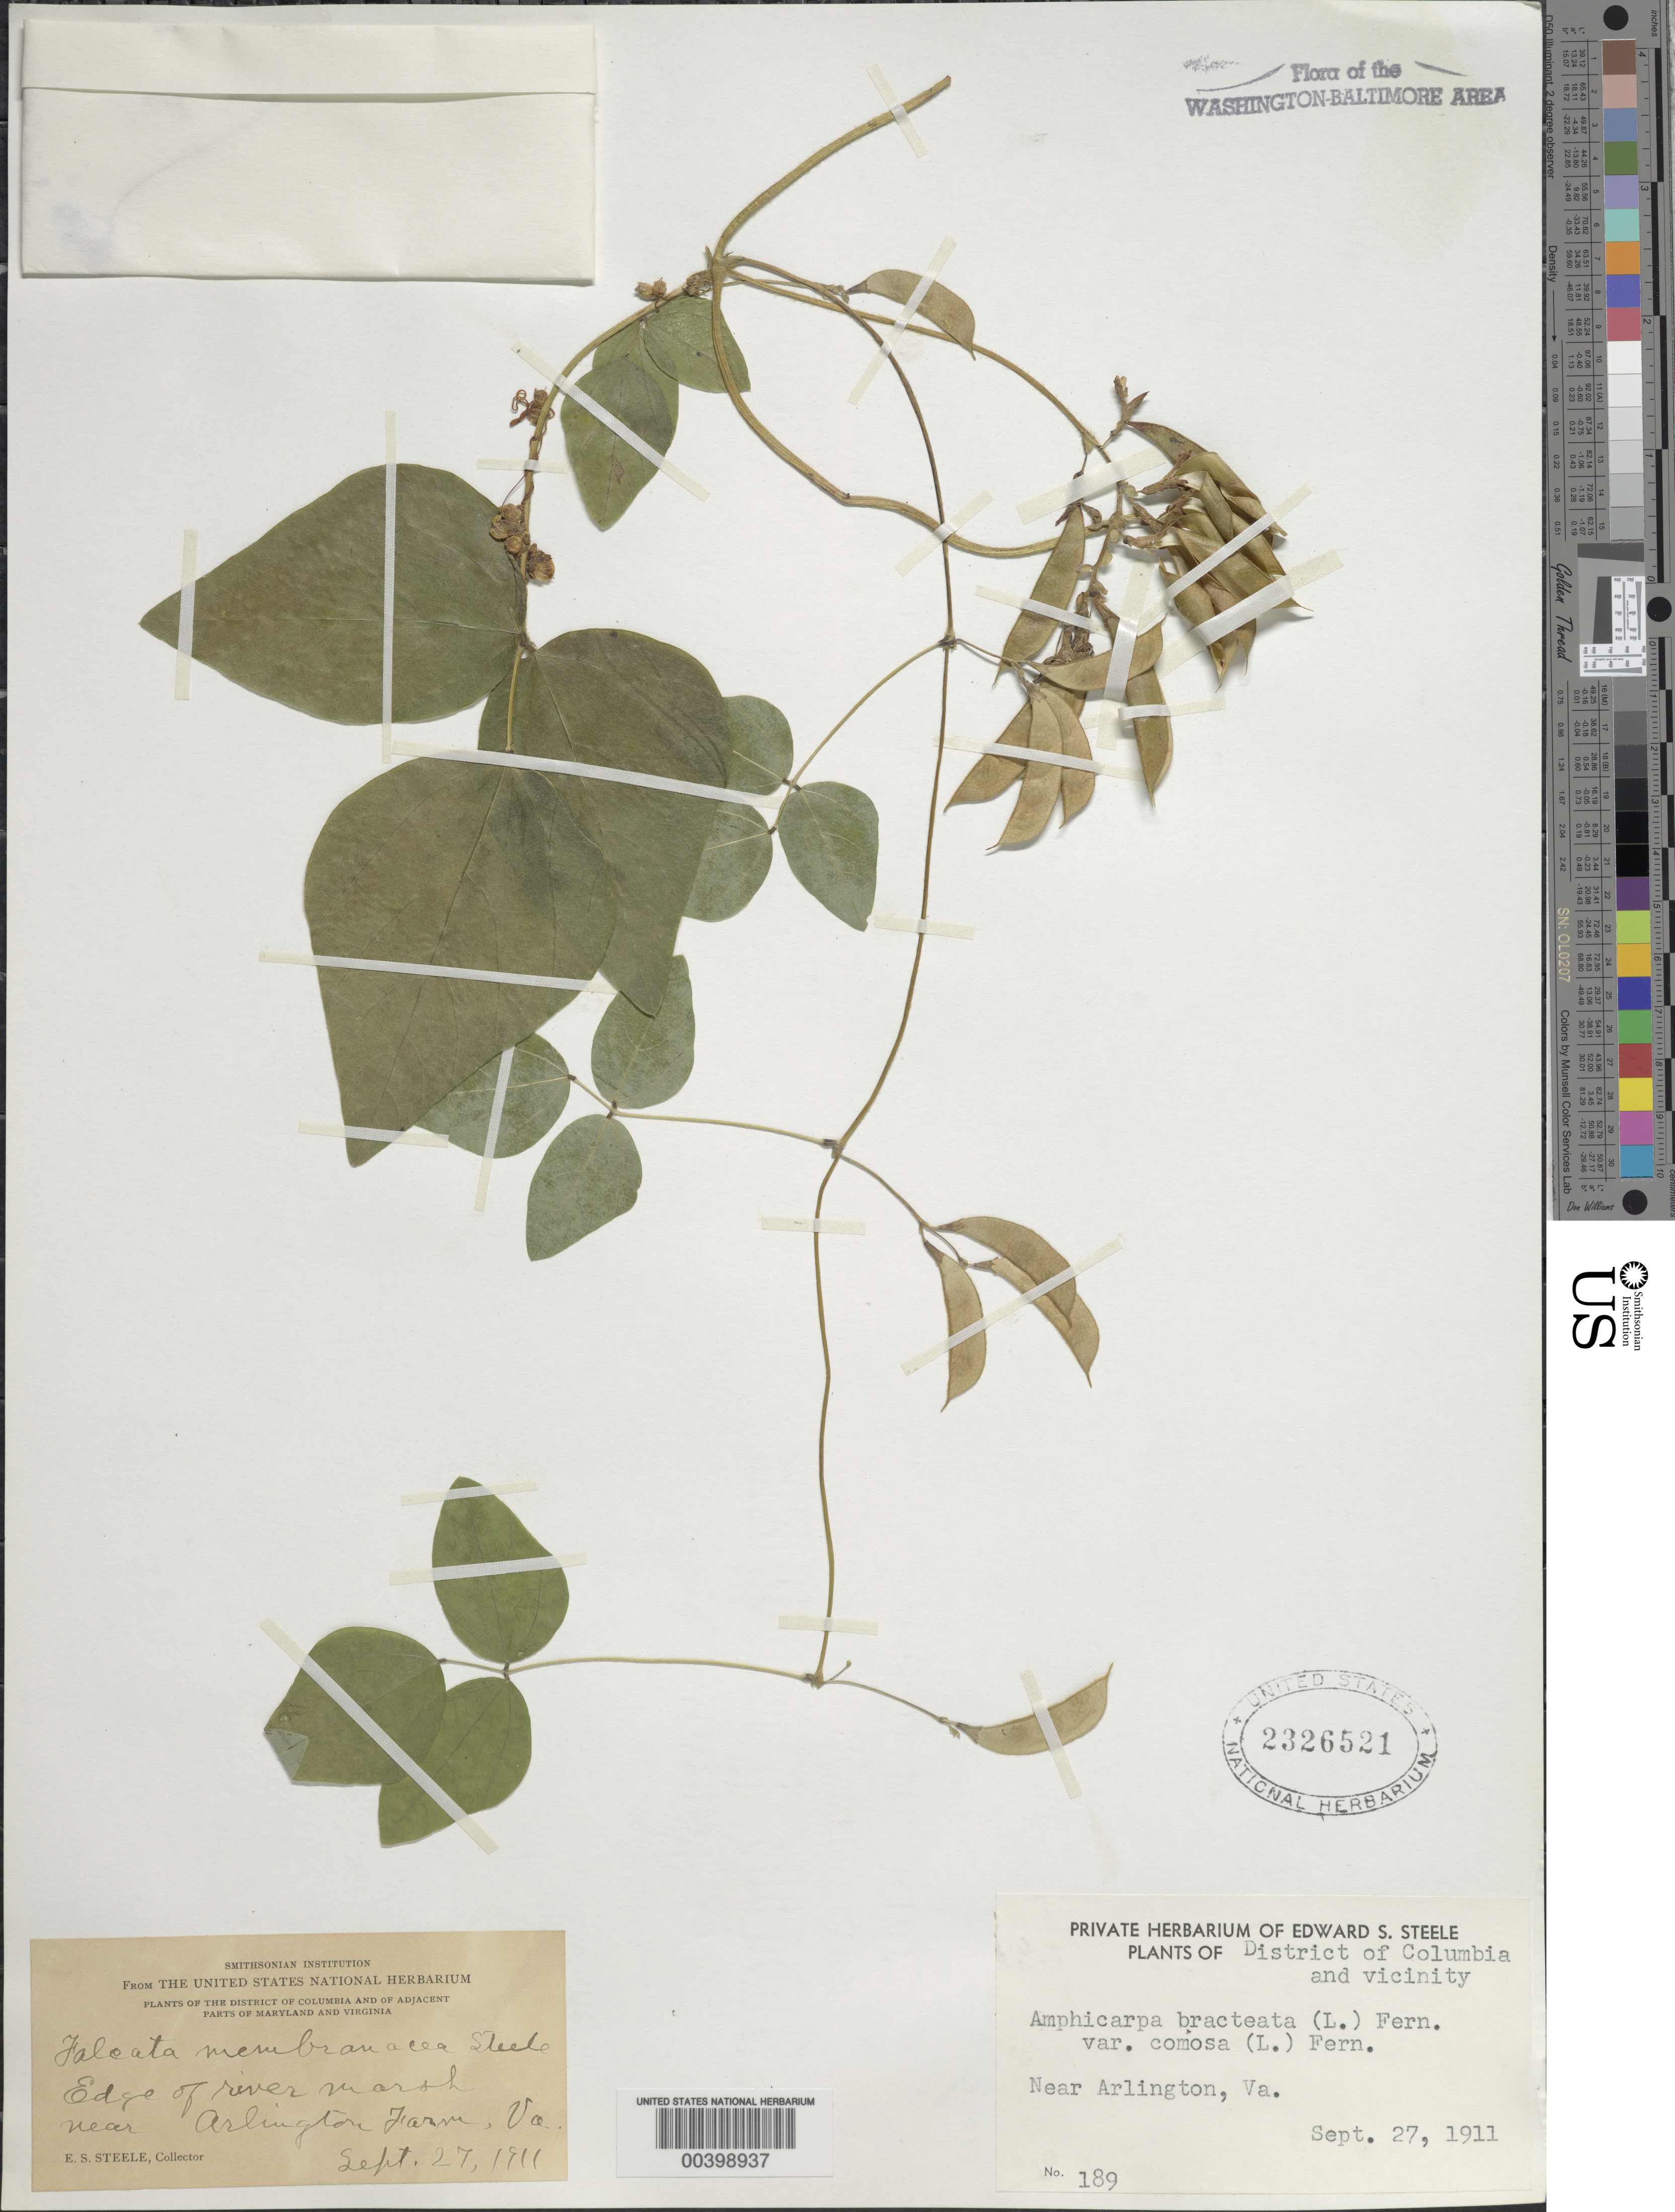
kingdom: Plantae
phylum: Tracheophyta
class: Magnoliopsida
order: Fabales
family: Fabaceae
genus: Amphicarpaea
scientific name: Amphicarpaea bracteata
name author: (L.) Fernald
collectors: E. Steele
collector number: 189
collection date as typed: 27 Sep 1911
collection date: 1911-09-27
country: United States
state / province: Virginia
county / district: Arlington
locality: Near Arlington Farm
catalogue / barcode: US 2326521